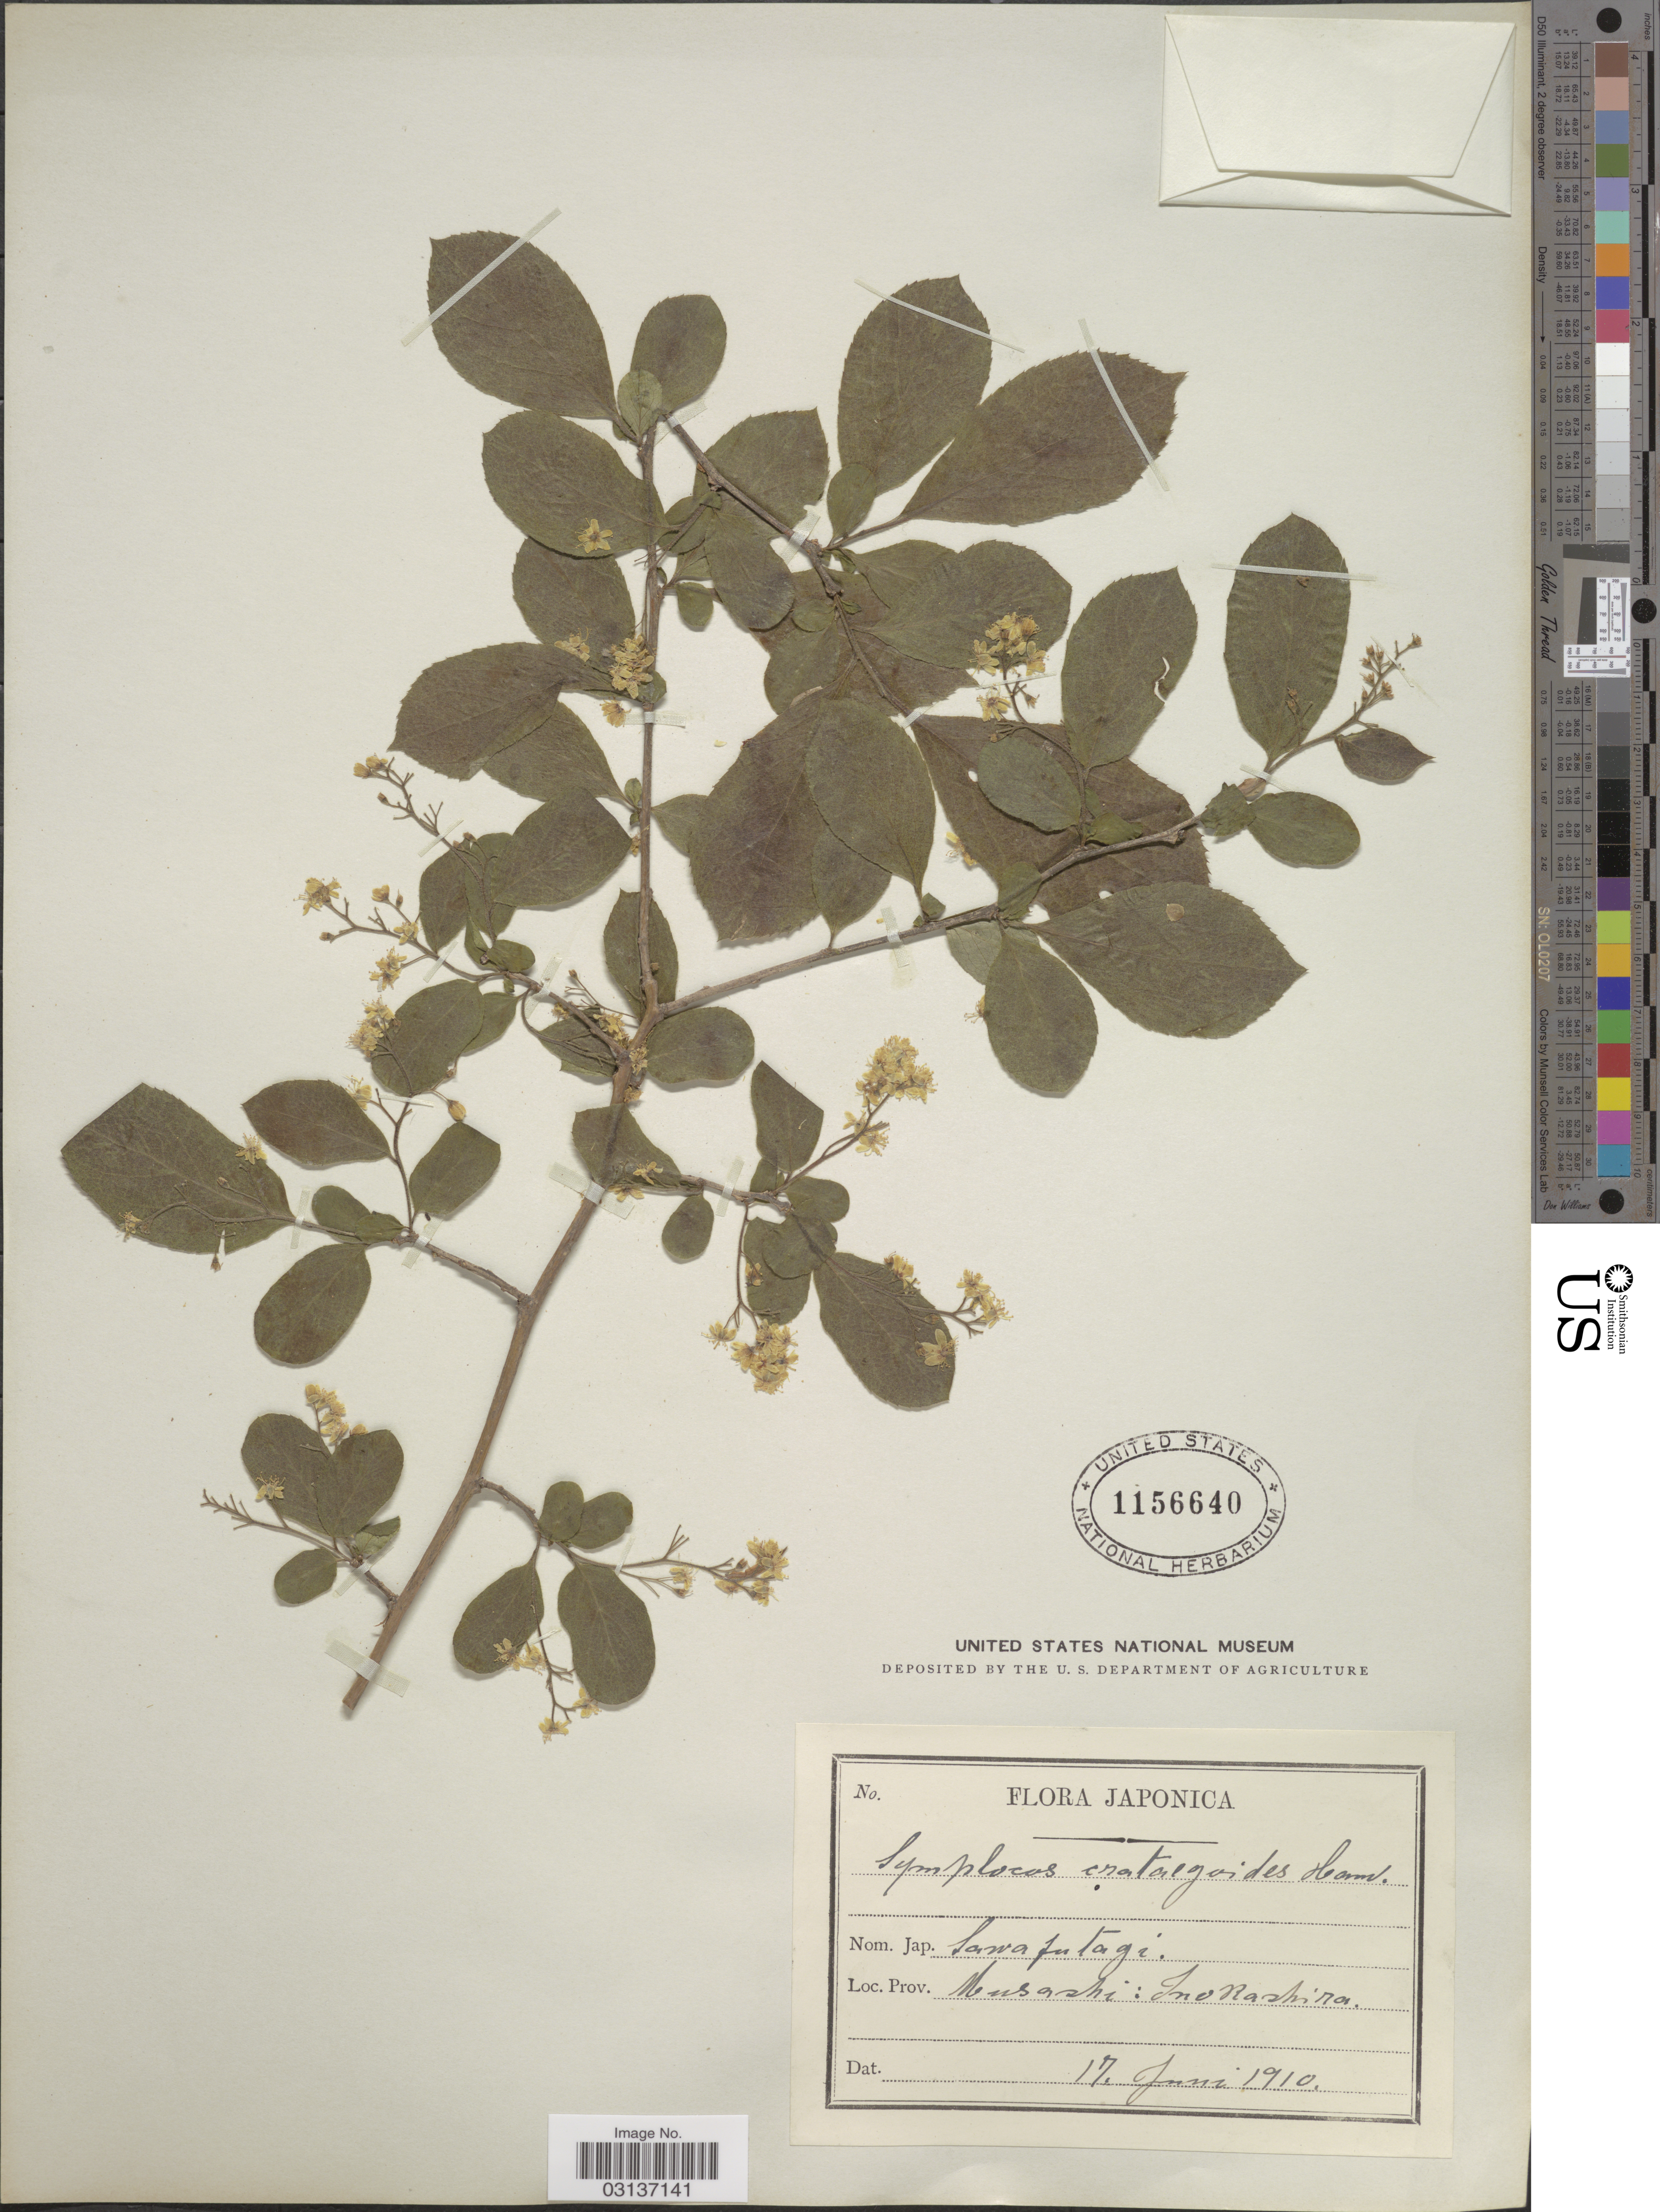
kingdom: Plantae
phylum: Tracheophyta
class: Magnoliopsida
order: Ericales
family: Symplocaceae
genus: Symplocos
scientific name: Symplocos paniculata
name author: Miq.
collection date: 1910-06-17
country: Japan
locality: Japonica. Musashi: Inokashira.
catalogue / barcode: US 1156640